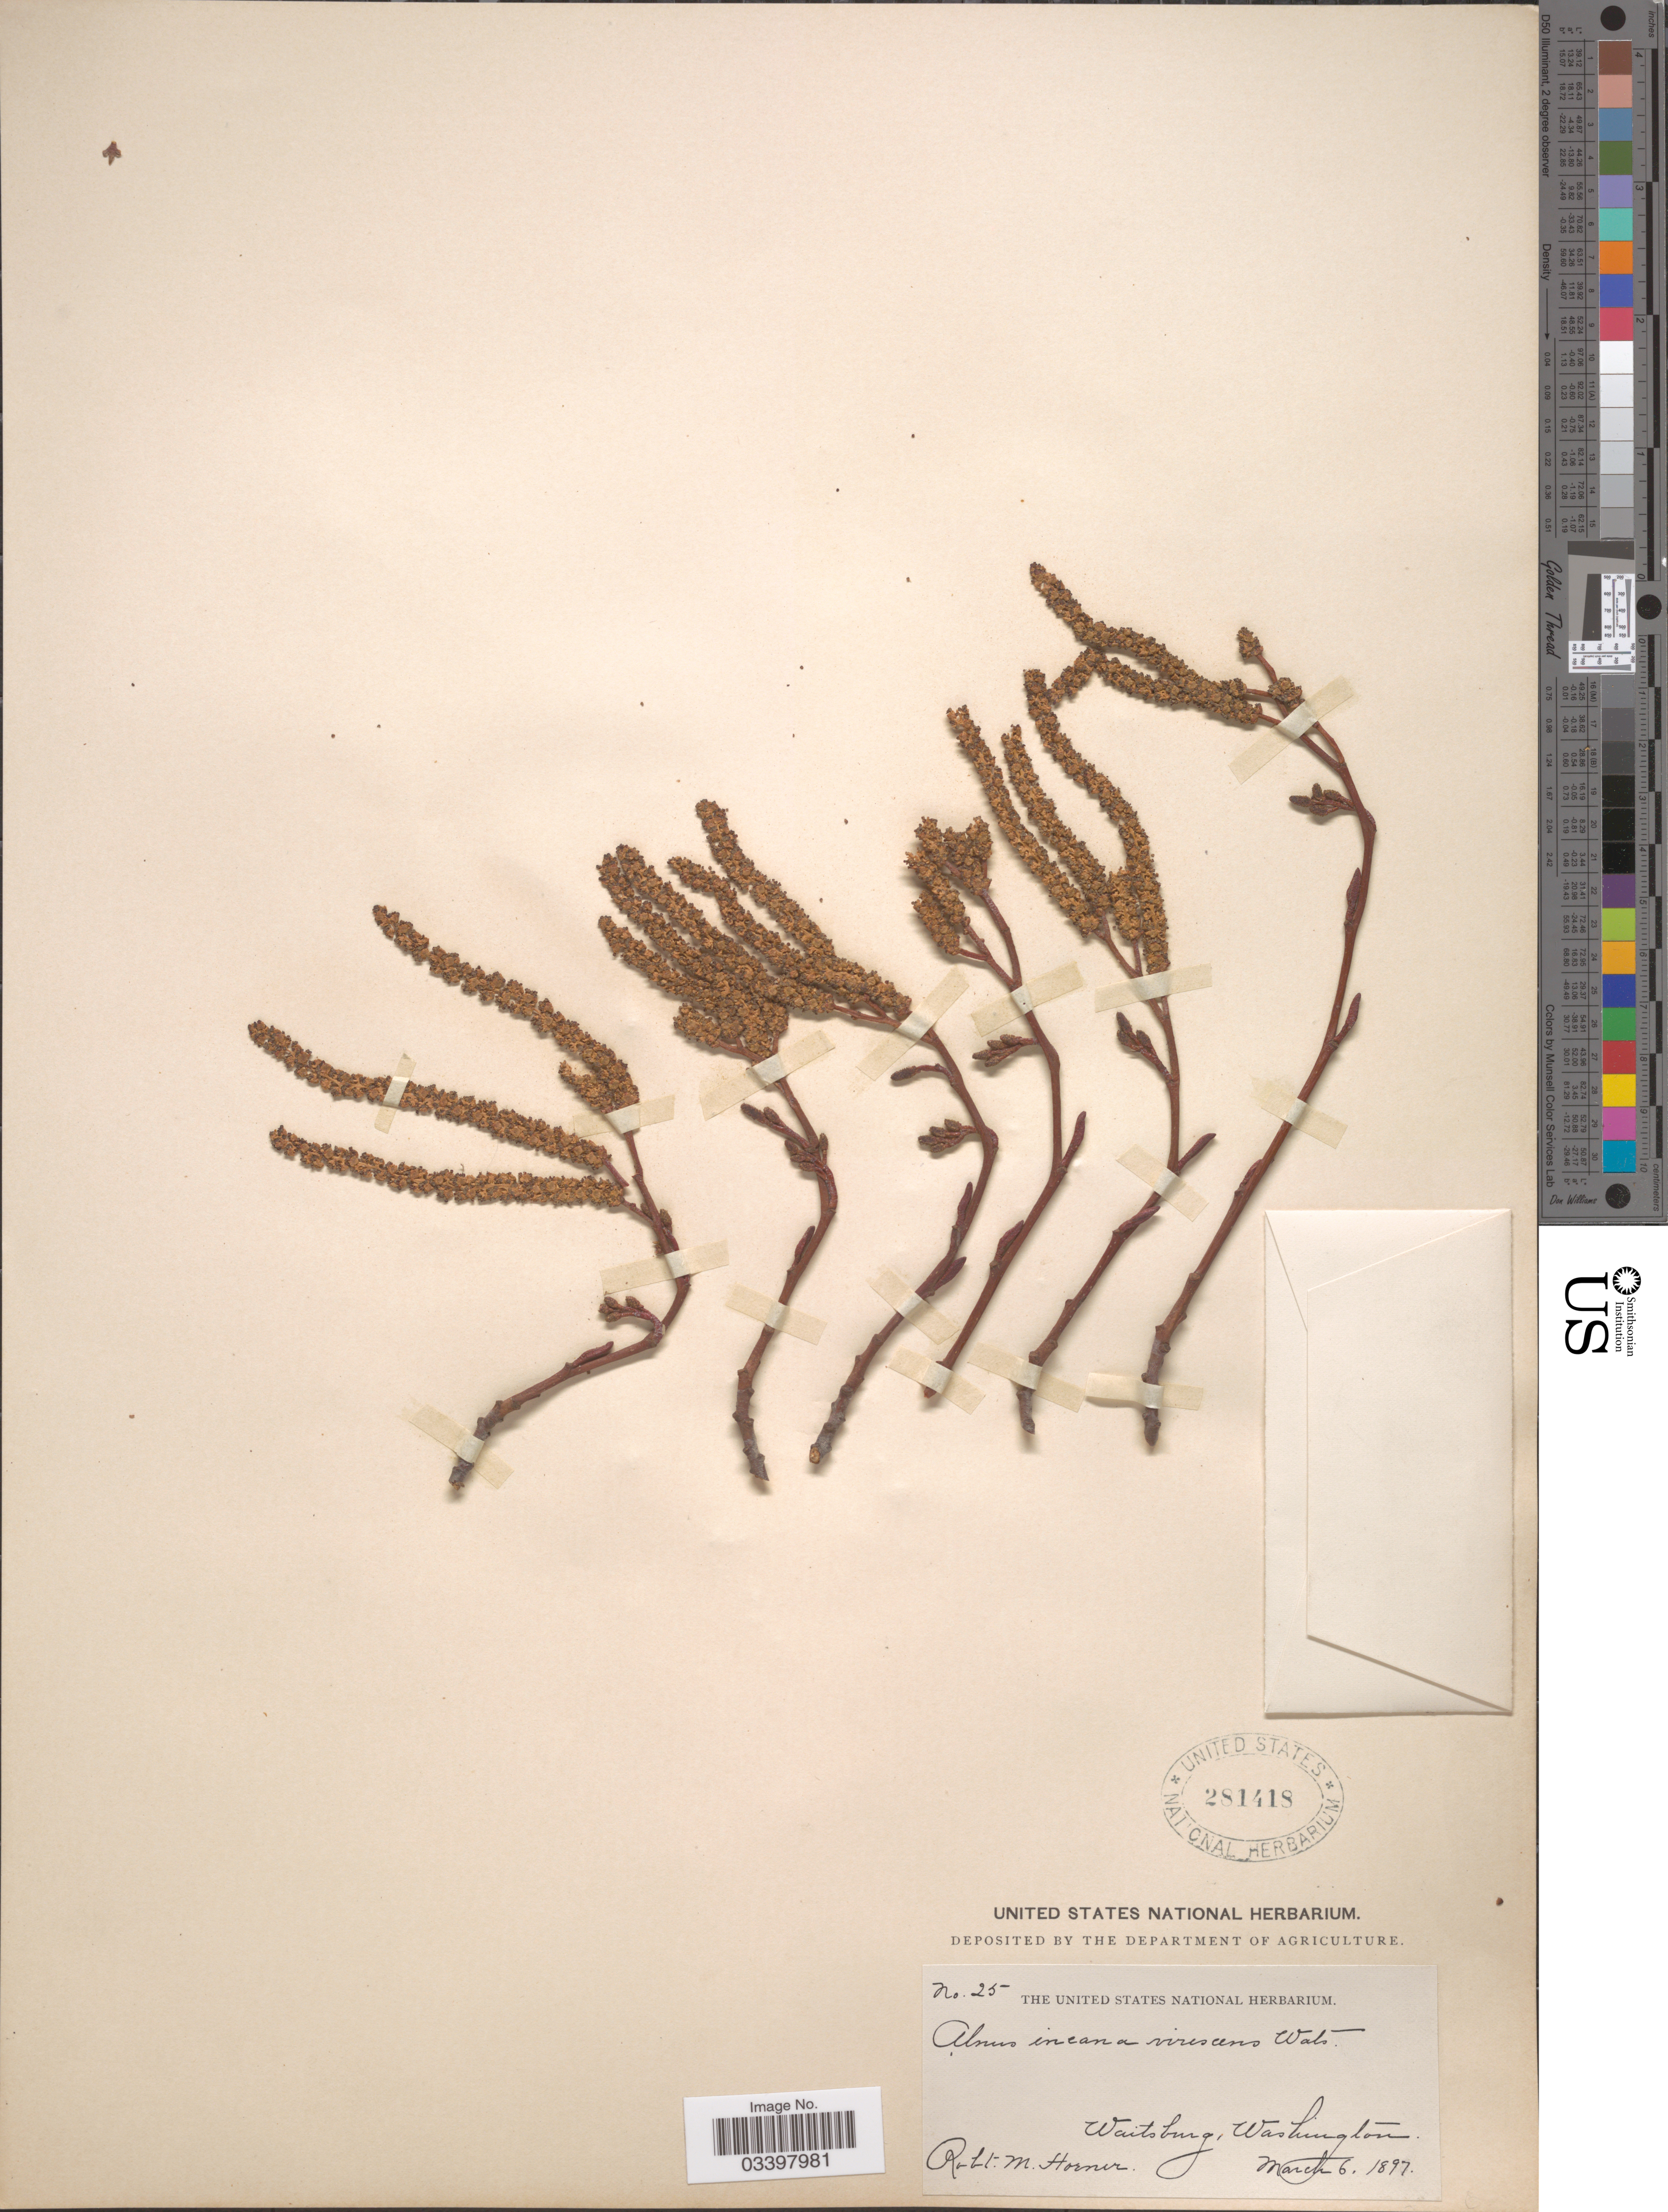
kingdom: Plantae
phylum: Tracheophyta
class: Magnoliopsida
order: Fagales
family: Betulaceae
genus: Alnus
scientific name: Alnus incana subsp. tenuifolia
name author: (Nutt.) Breitung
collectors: R. Horner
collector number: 25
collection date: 1897-03-06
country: United States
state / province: Washington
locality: Waitsburg.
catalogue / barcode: US 281418